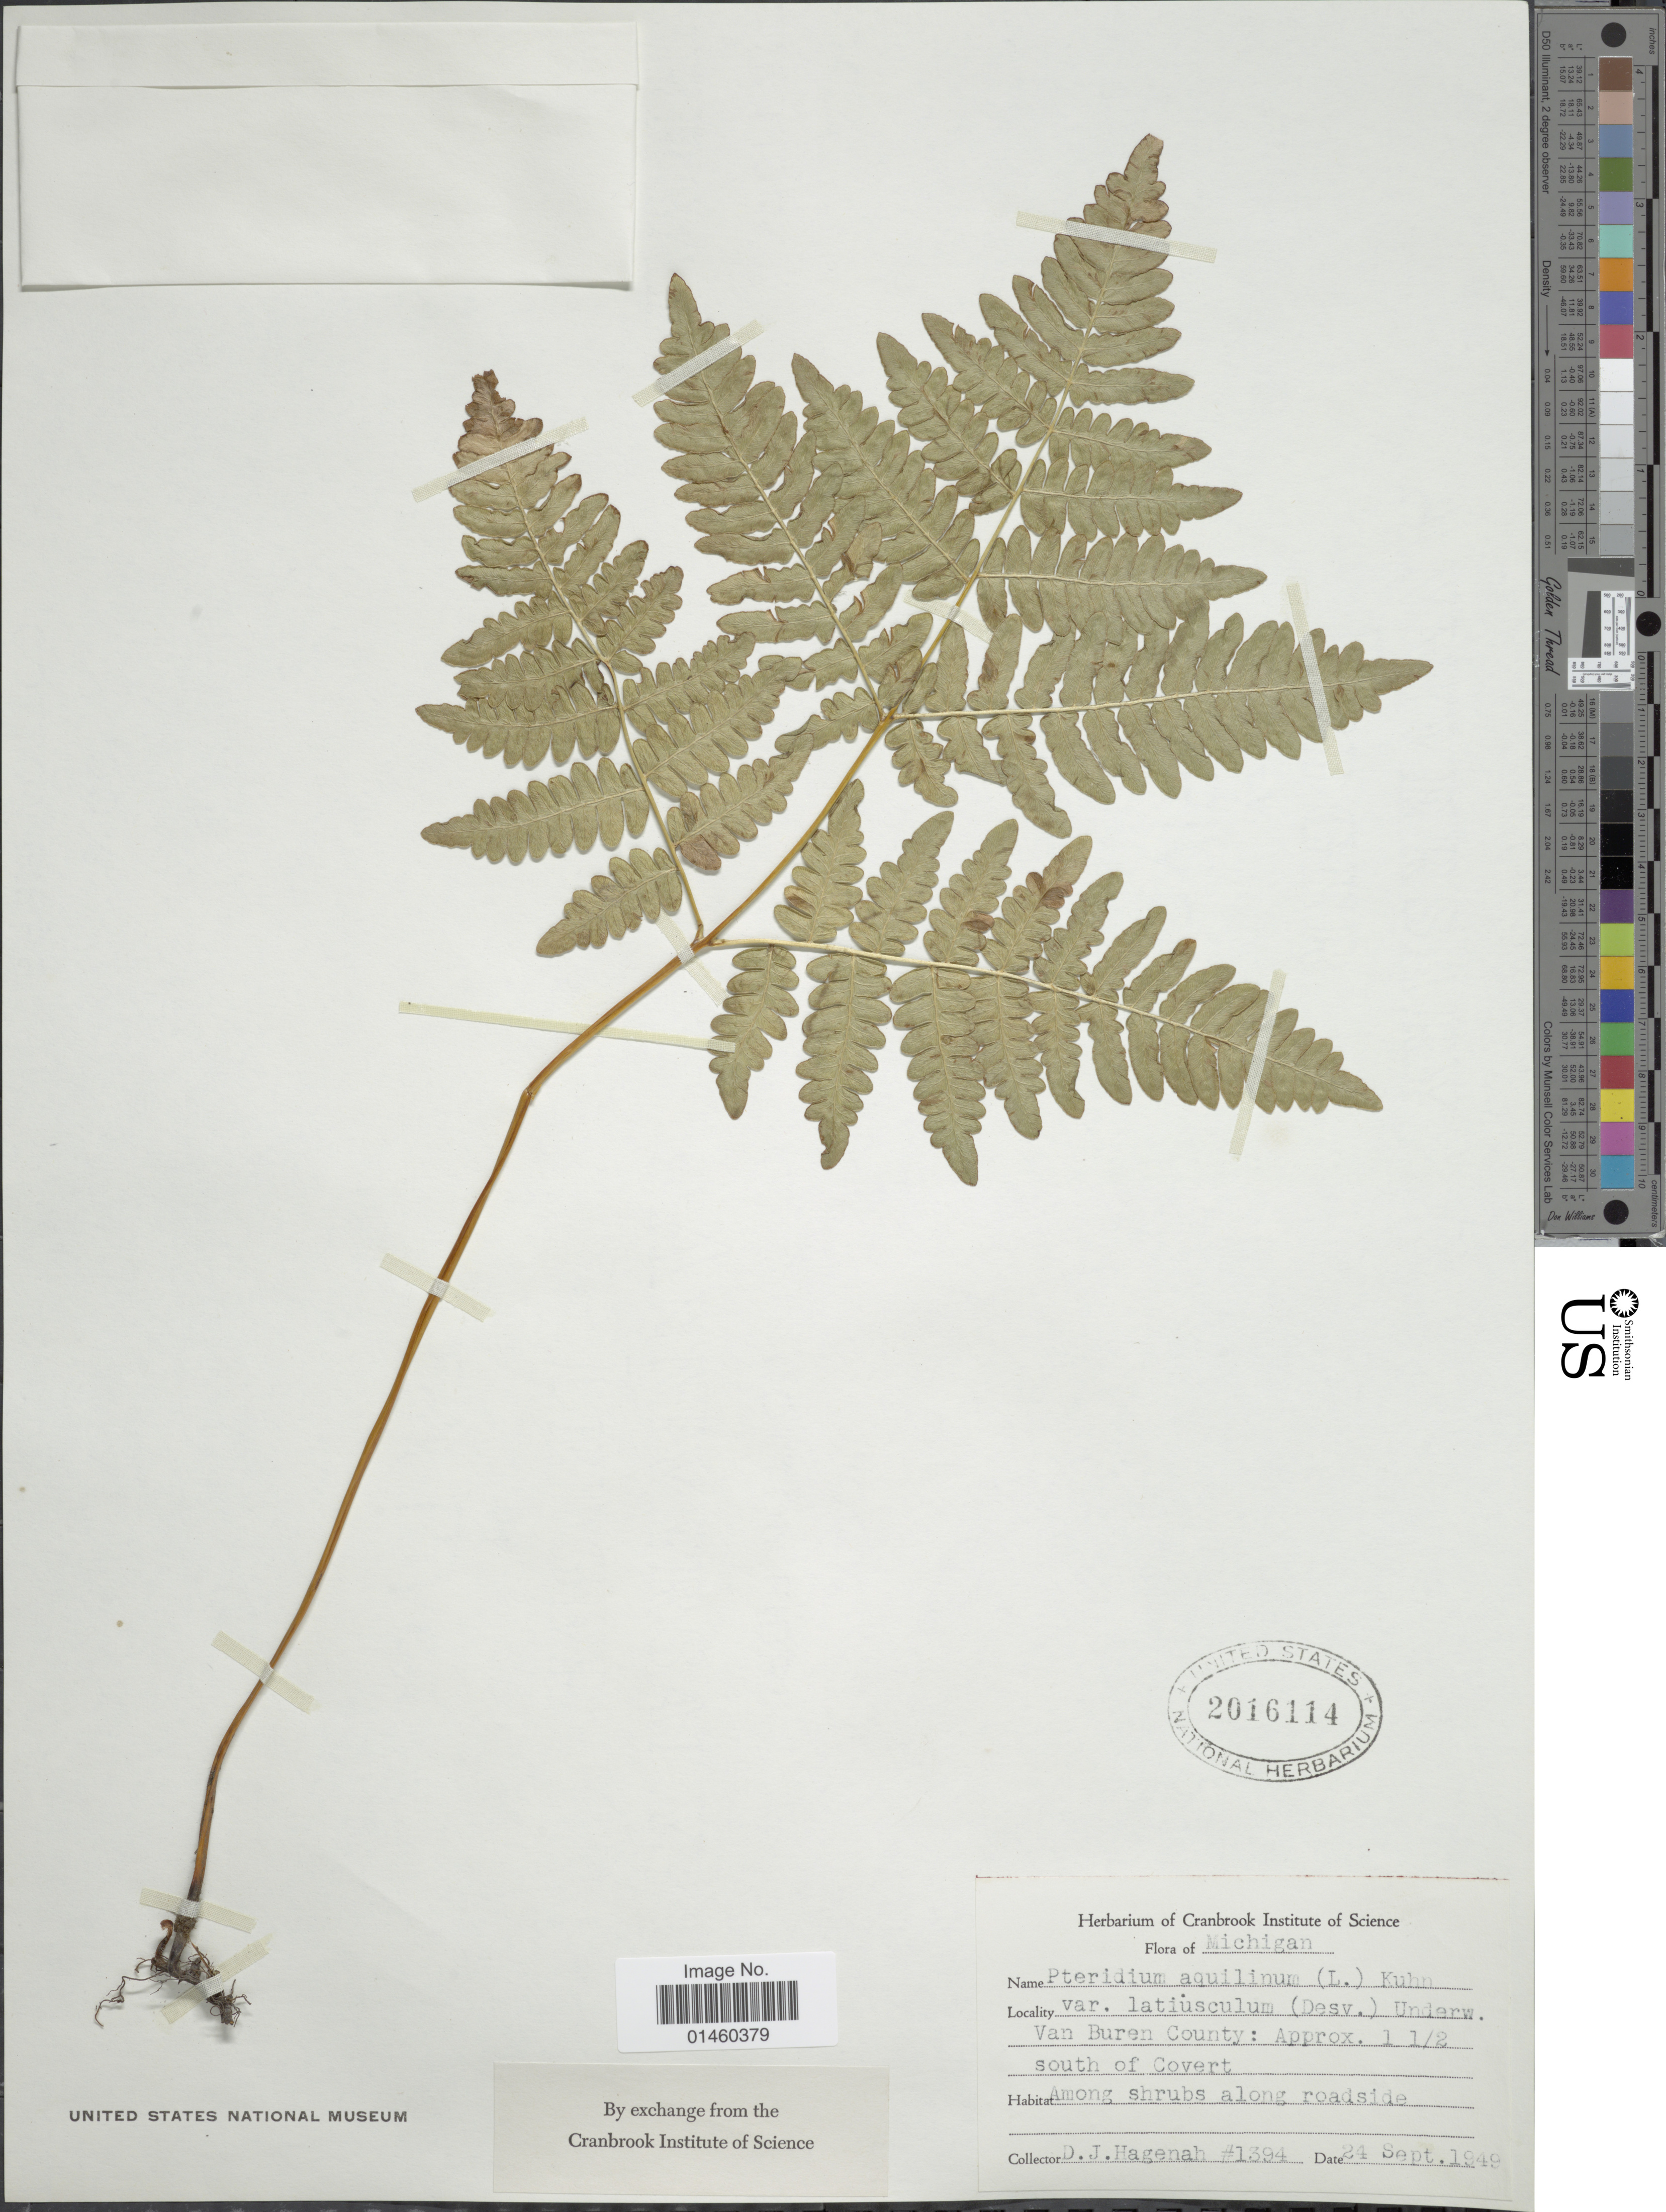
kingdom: Plantae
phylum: Tracheophyta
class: Polypodiopsida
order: Polypodiales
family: Dennstaedtiaceae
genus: Pteridium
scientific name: Pteridium aquilinum var. latiusculum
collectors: D. Hagenah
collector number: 1394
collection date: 1949-09-24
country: United States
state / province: Michigan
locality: Van Buren County: Approx. 1 1/2 south of Covert, among shrubs along roadside.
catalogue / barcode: US 2016114